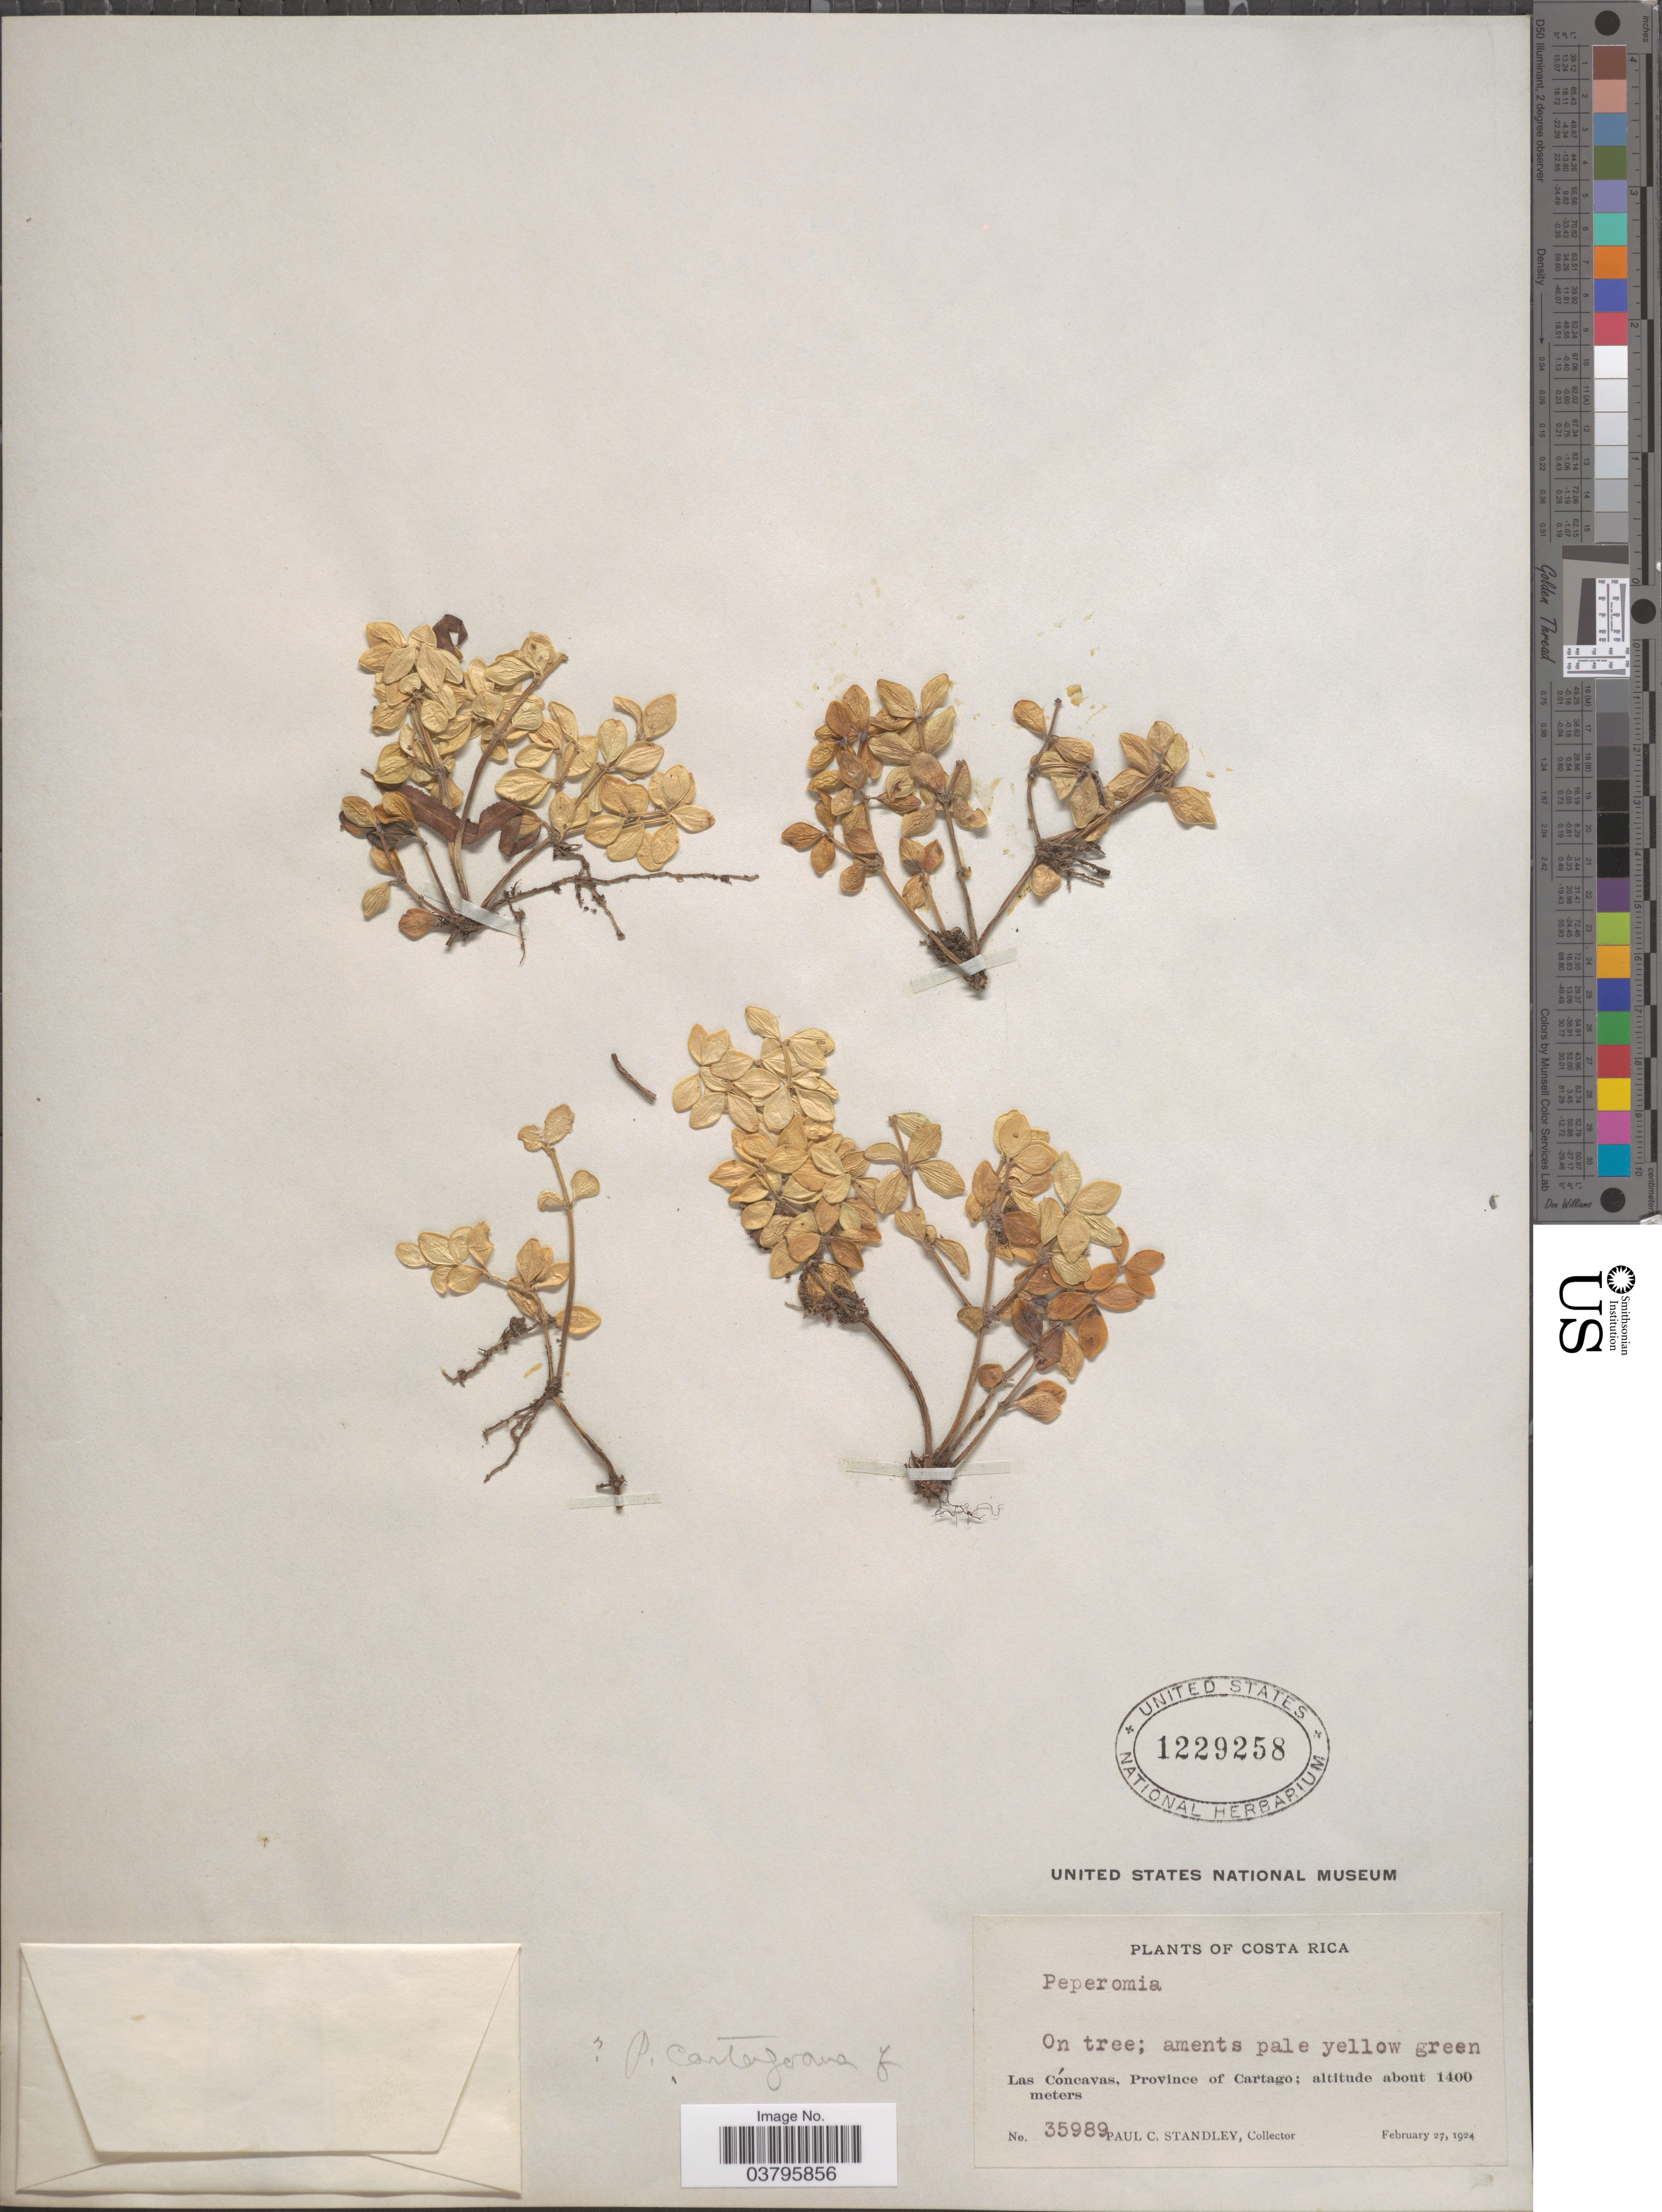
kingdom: Plantae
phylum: Tracheophyta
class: Magnoliopsida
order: Piperales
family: Piperaceae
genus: Peperomia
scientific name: Peperomia tetraphylla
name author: (G. Forst.) Hook. & Arn.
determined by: Jiménez, José Estaban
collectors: P. C. Standley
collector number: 35989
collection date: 1924-02-27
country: Costa Rica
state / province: Cartago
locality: Las Cóncavas.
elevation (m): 1400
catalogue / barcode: US 1229258